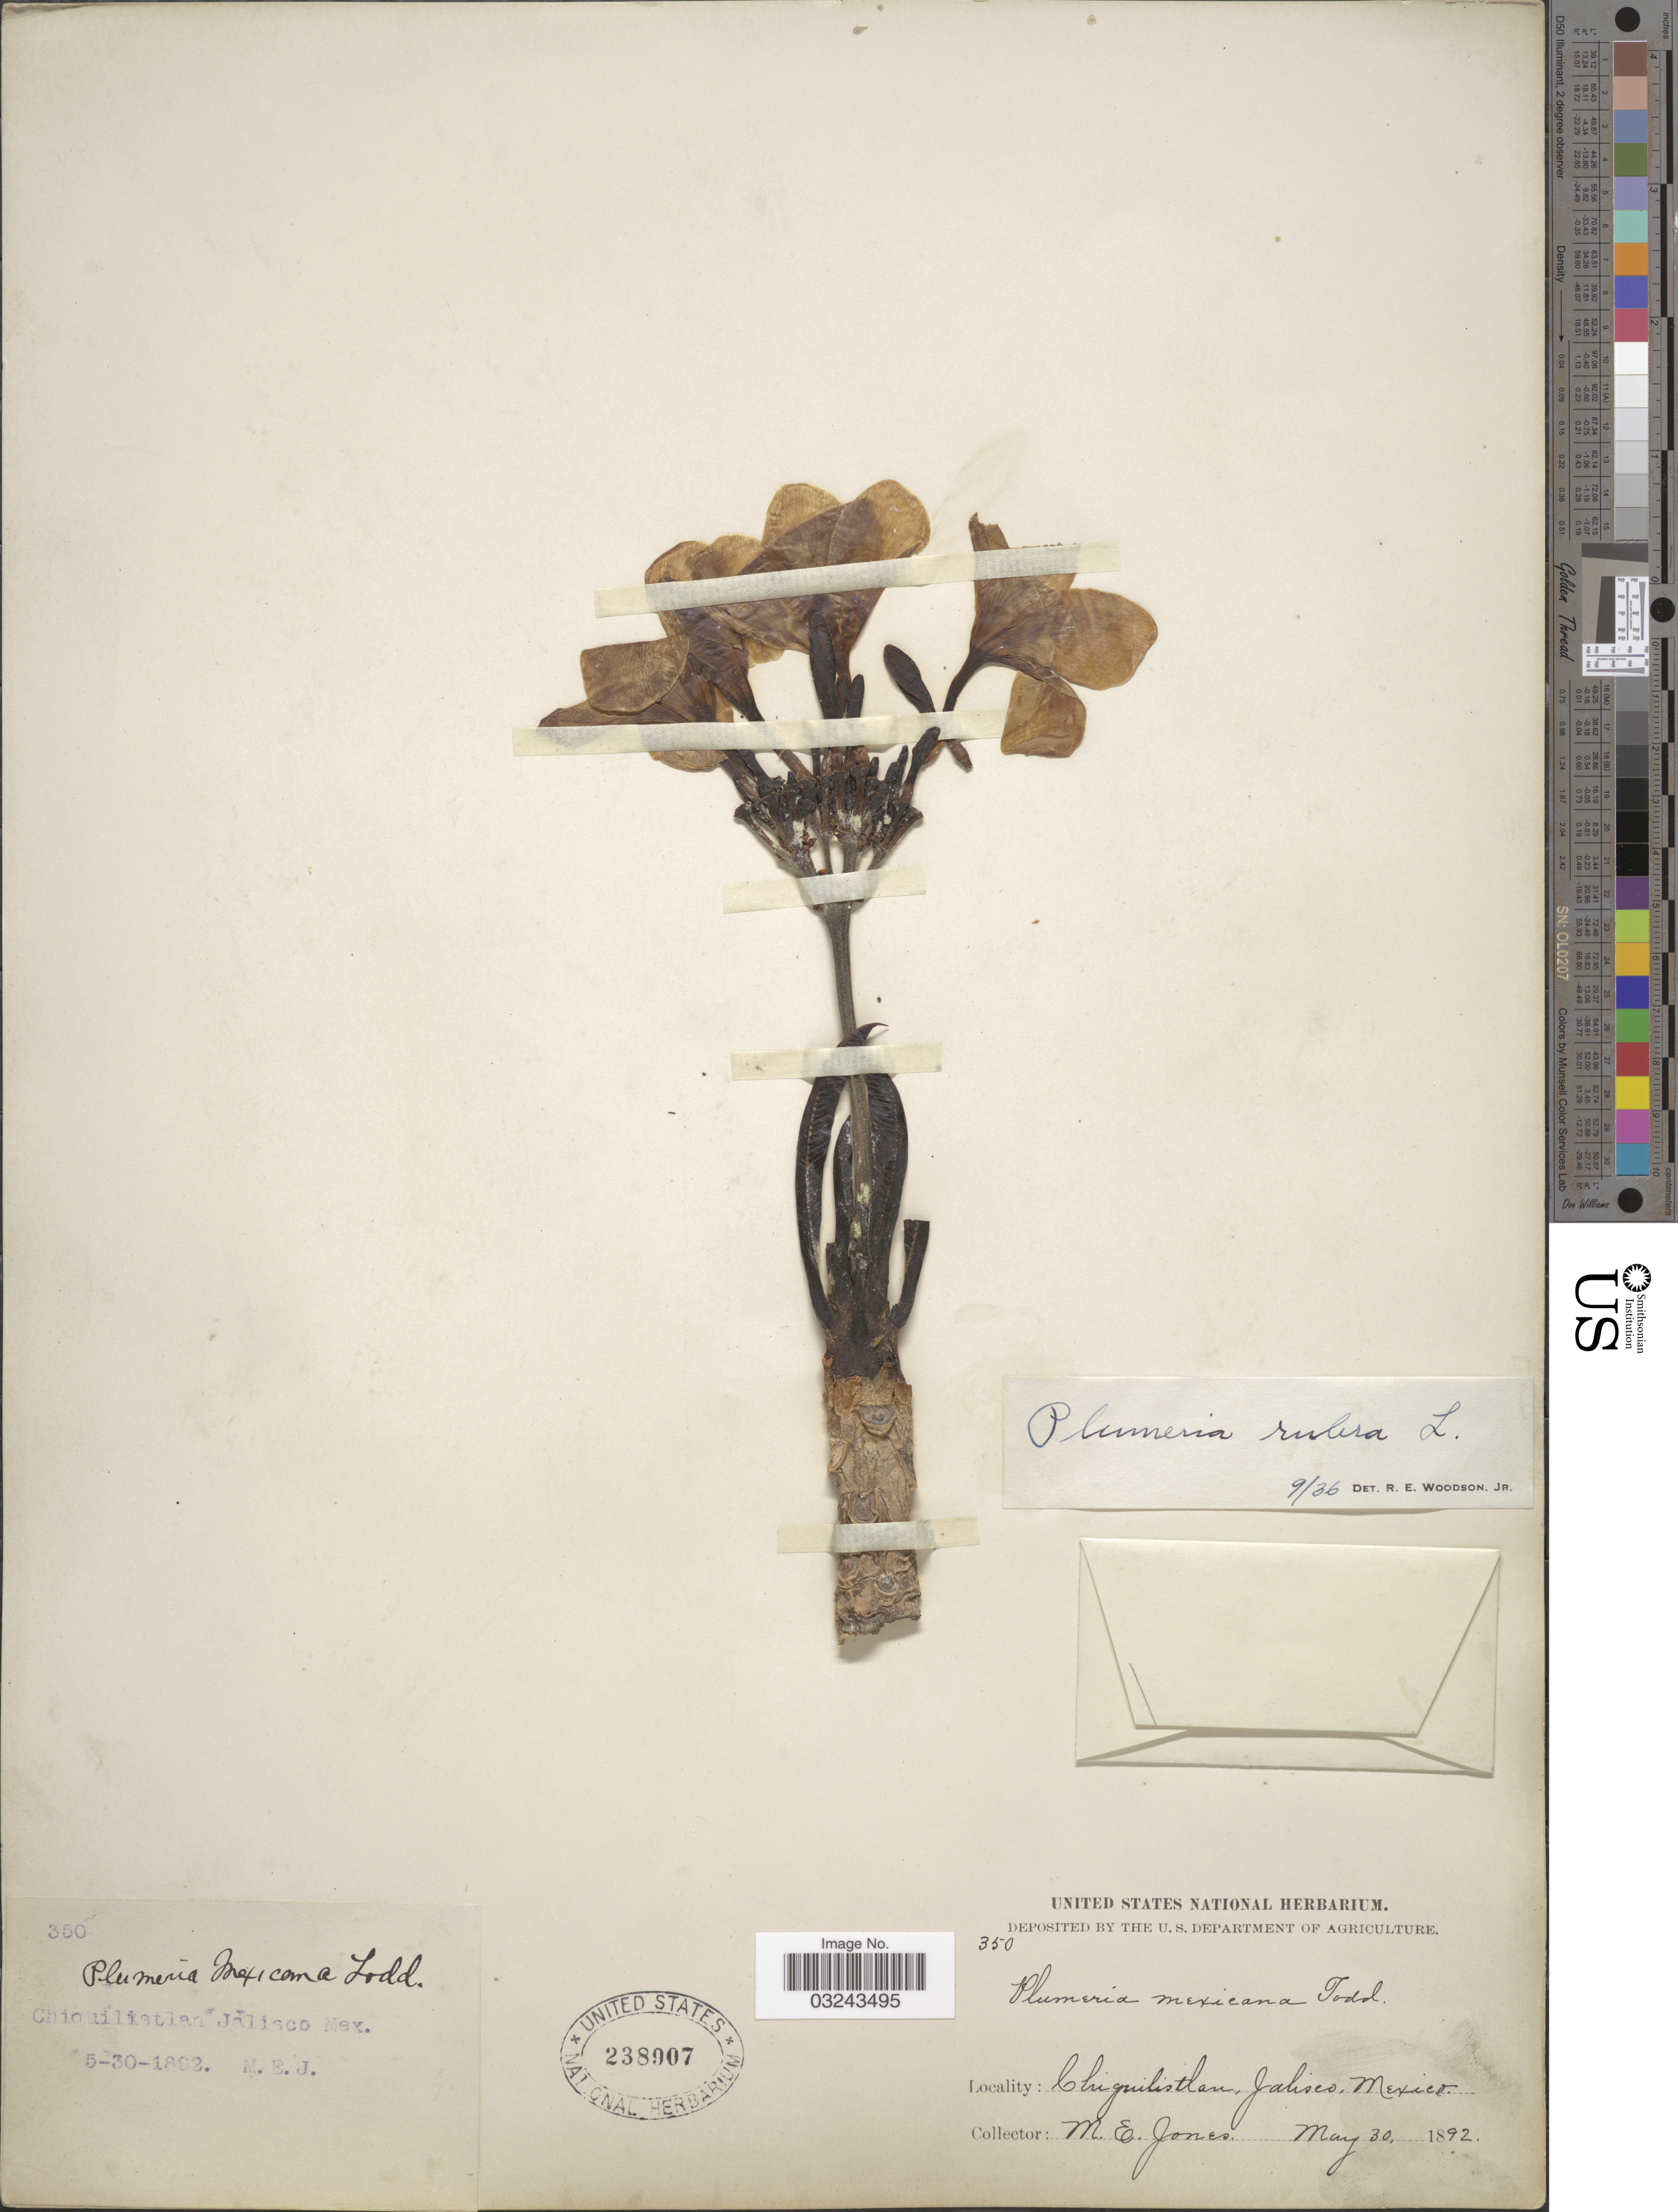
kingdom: Plantae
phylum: Tracheophyta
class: Magnoliopsida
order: Gentianales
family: Apocynaceae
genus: Plumeria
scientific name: Plumeria rubra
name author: L.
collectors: M. E. Jones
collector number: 350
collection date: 1892-05-30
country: Mexico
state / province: Jalisco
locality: Chiquilistlan, Jalisco.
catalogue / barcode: US 238907